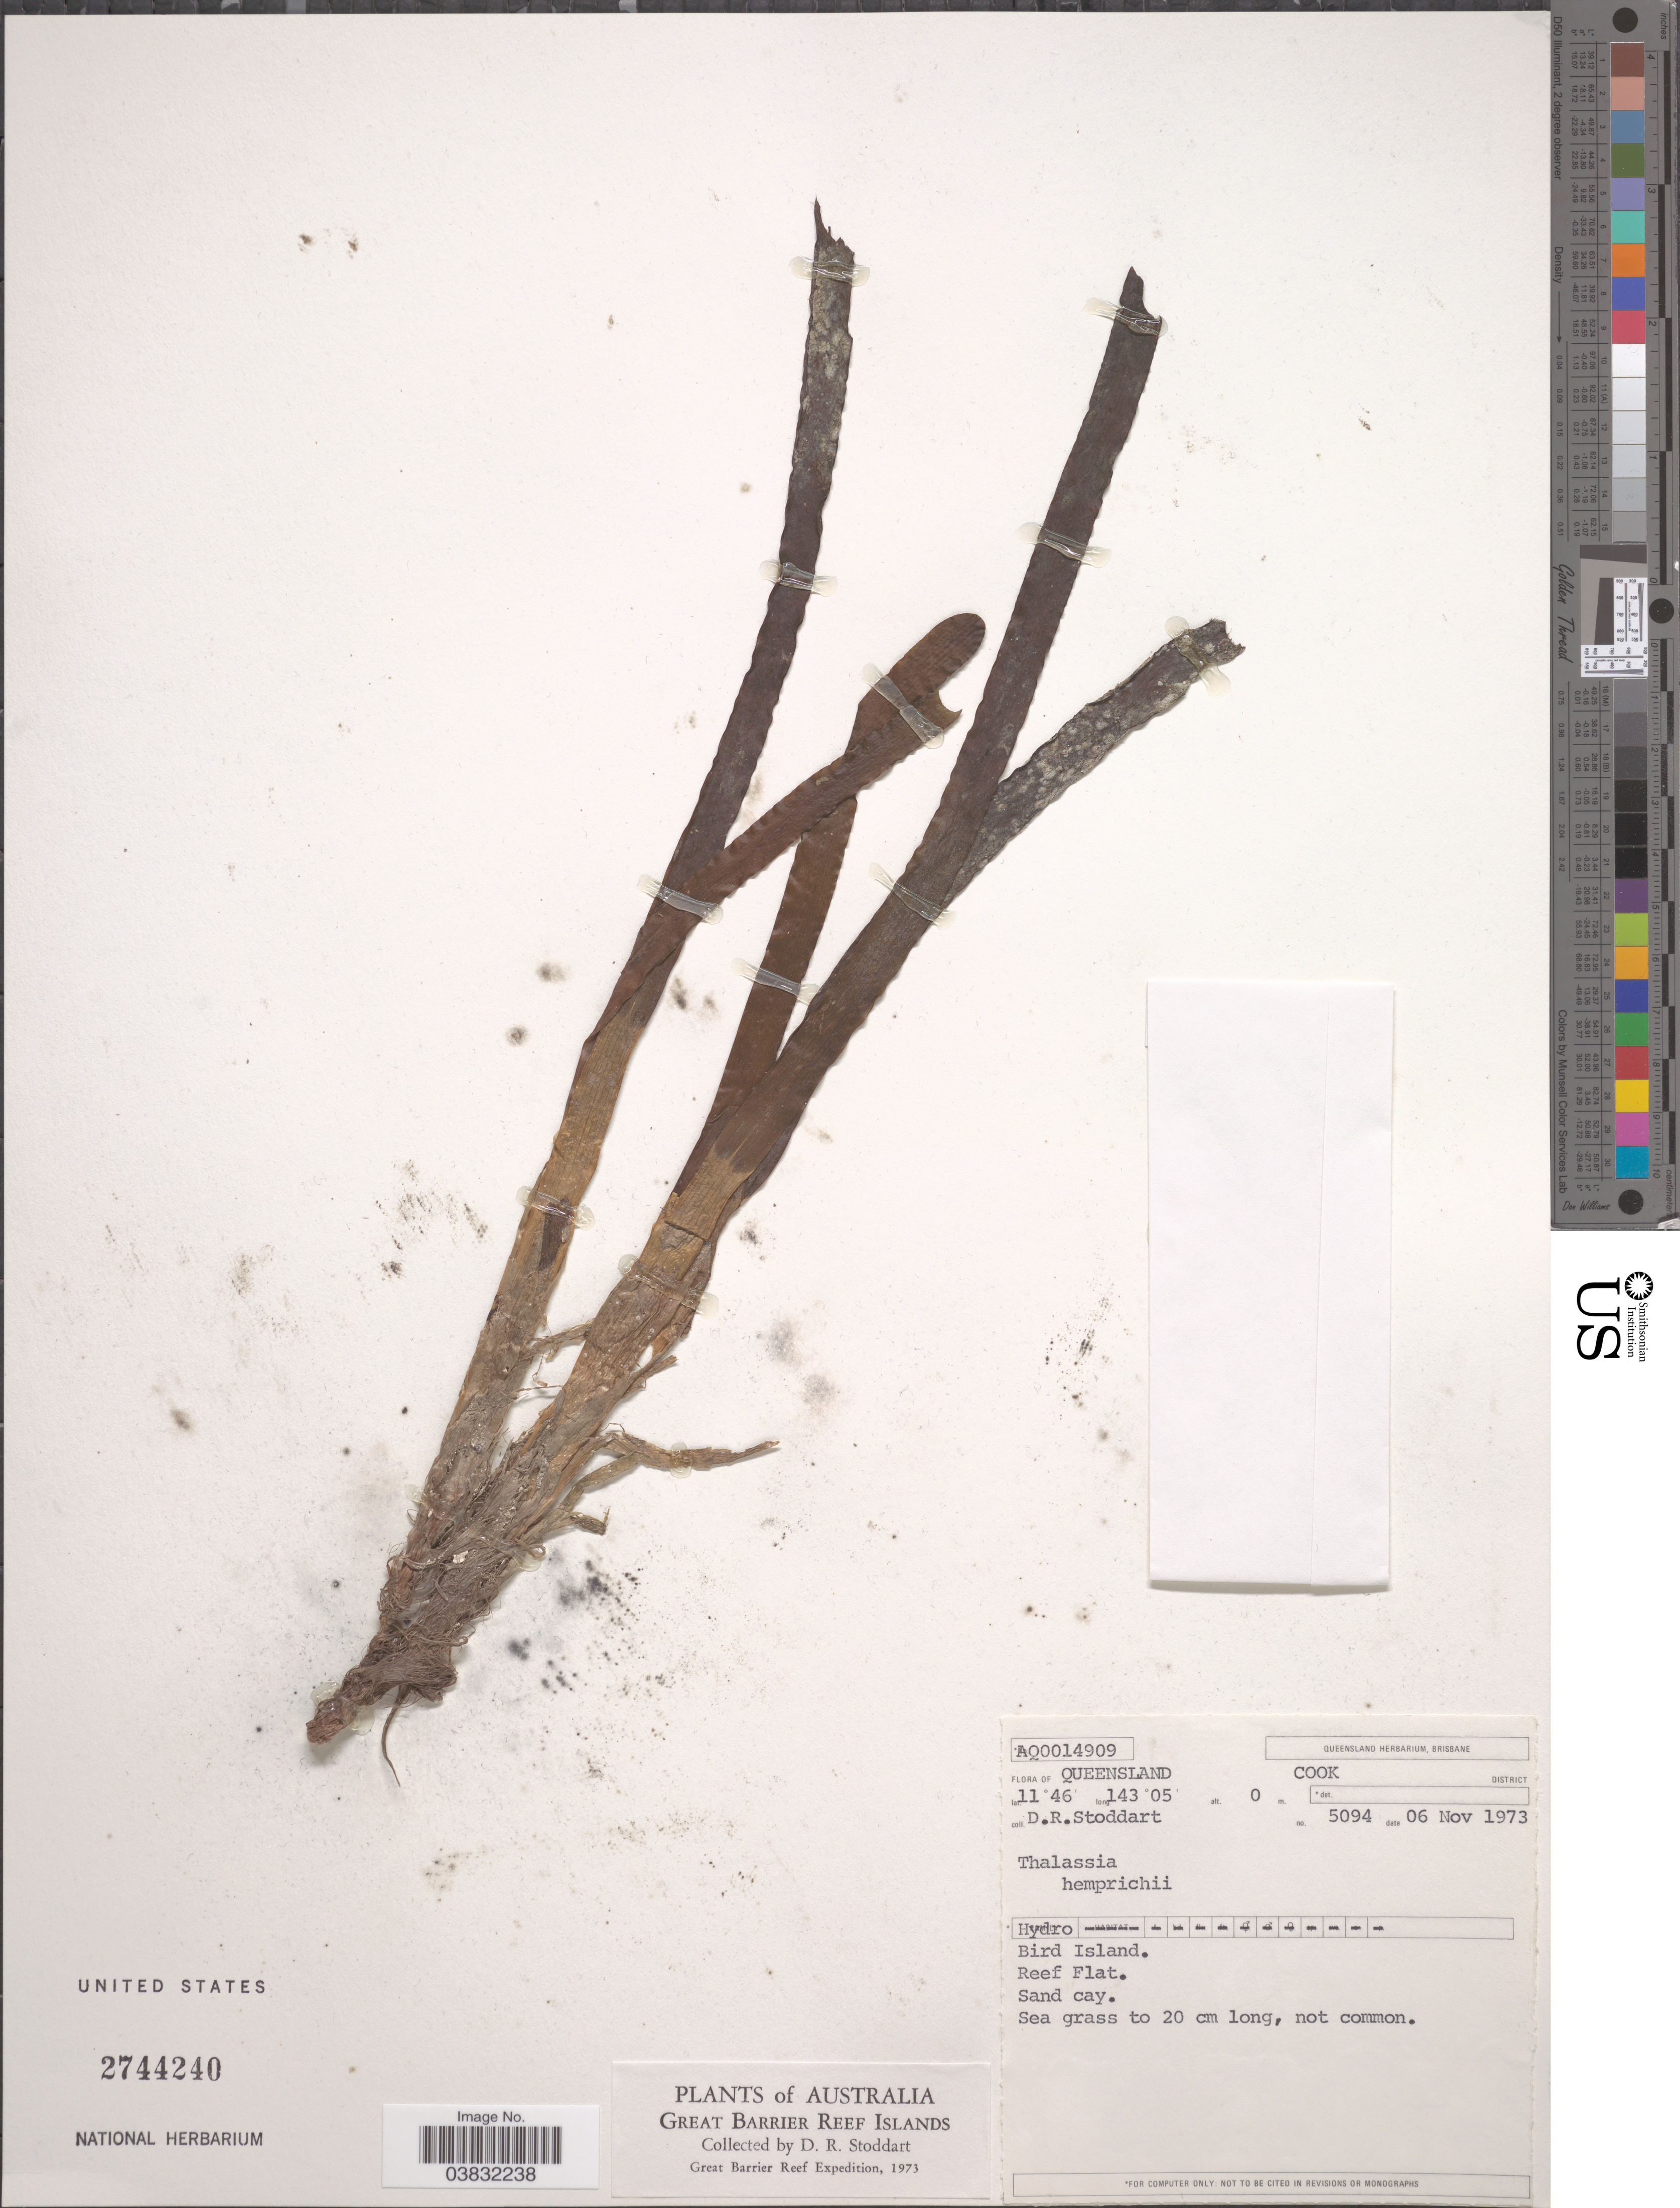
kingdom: Plantae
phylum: Tracheophyta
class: Liliopsida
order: Alismatales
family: Hydrocharitaceae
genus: Thalassia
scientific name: Thalassia hemprichii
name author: Asch.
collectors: D. R. Stoddart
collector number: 5094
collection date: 1973-11-06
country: Australia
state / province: Queensland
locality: Great Barrier Reef Islands. Cook District. Bird Island.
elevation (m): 0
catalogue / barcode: US 2744240